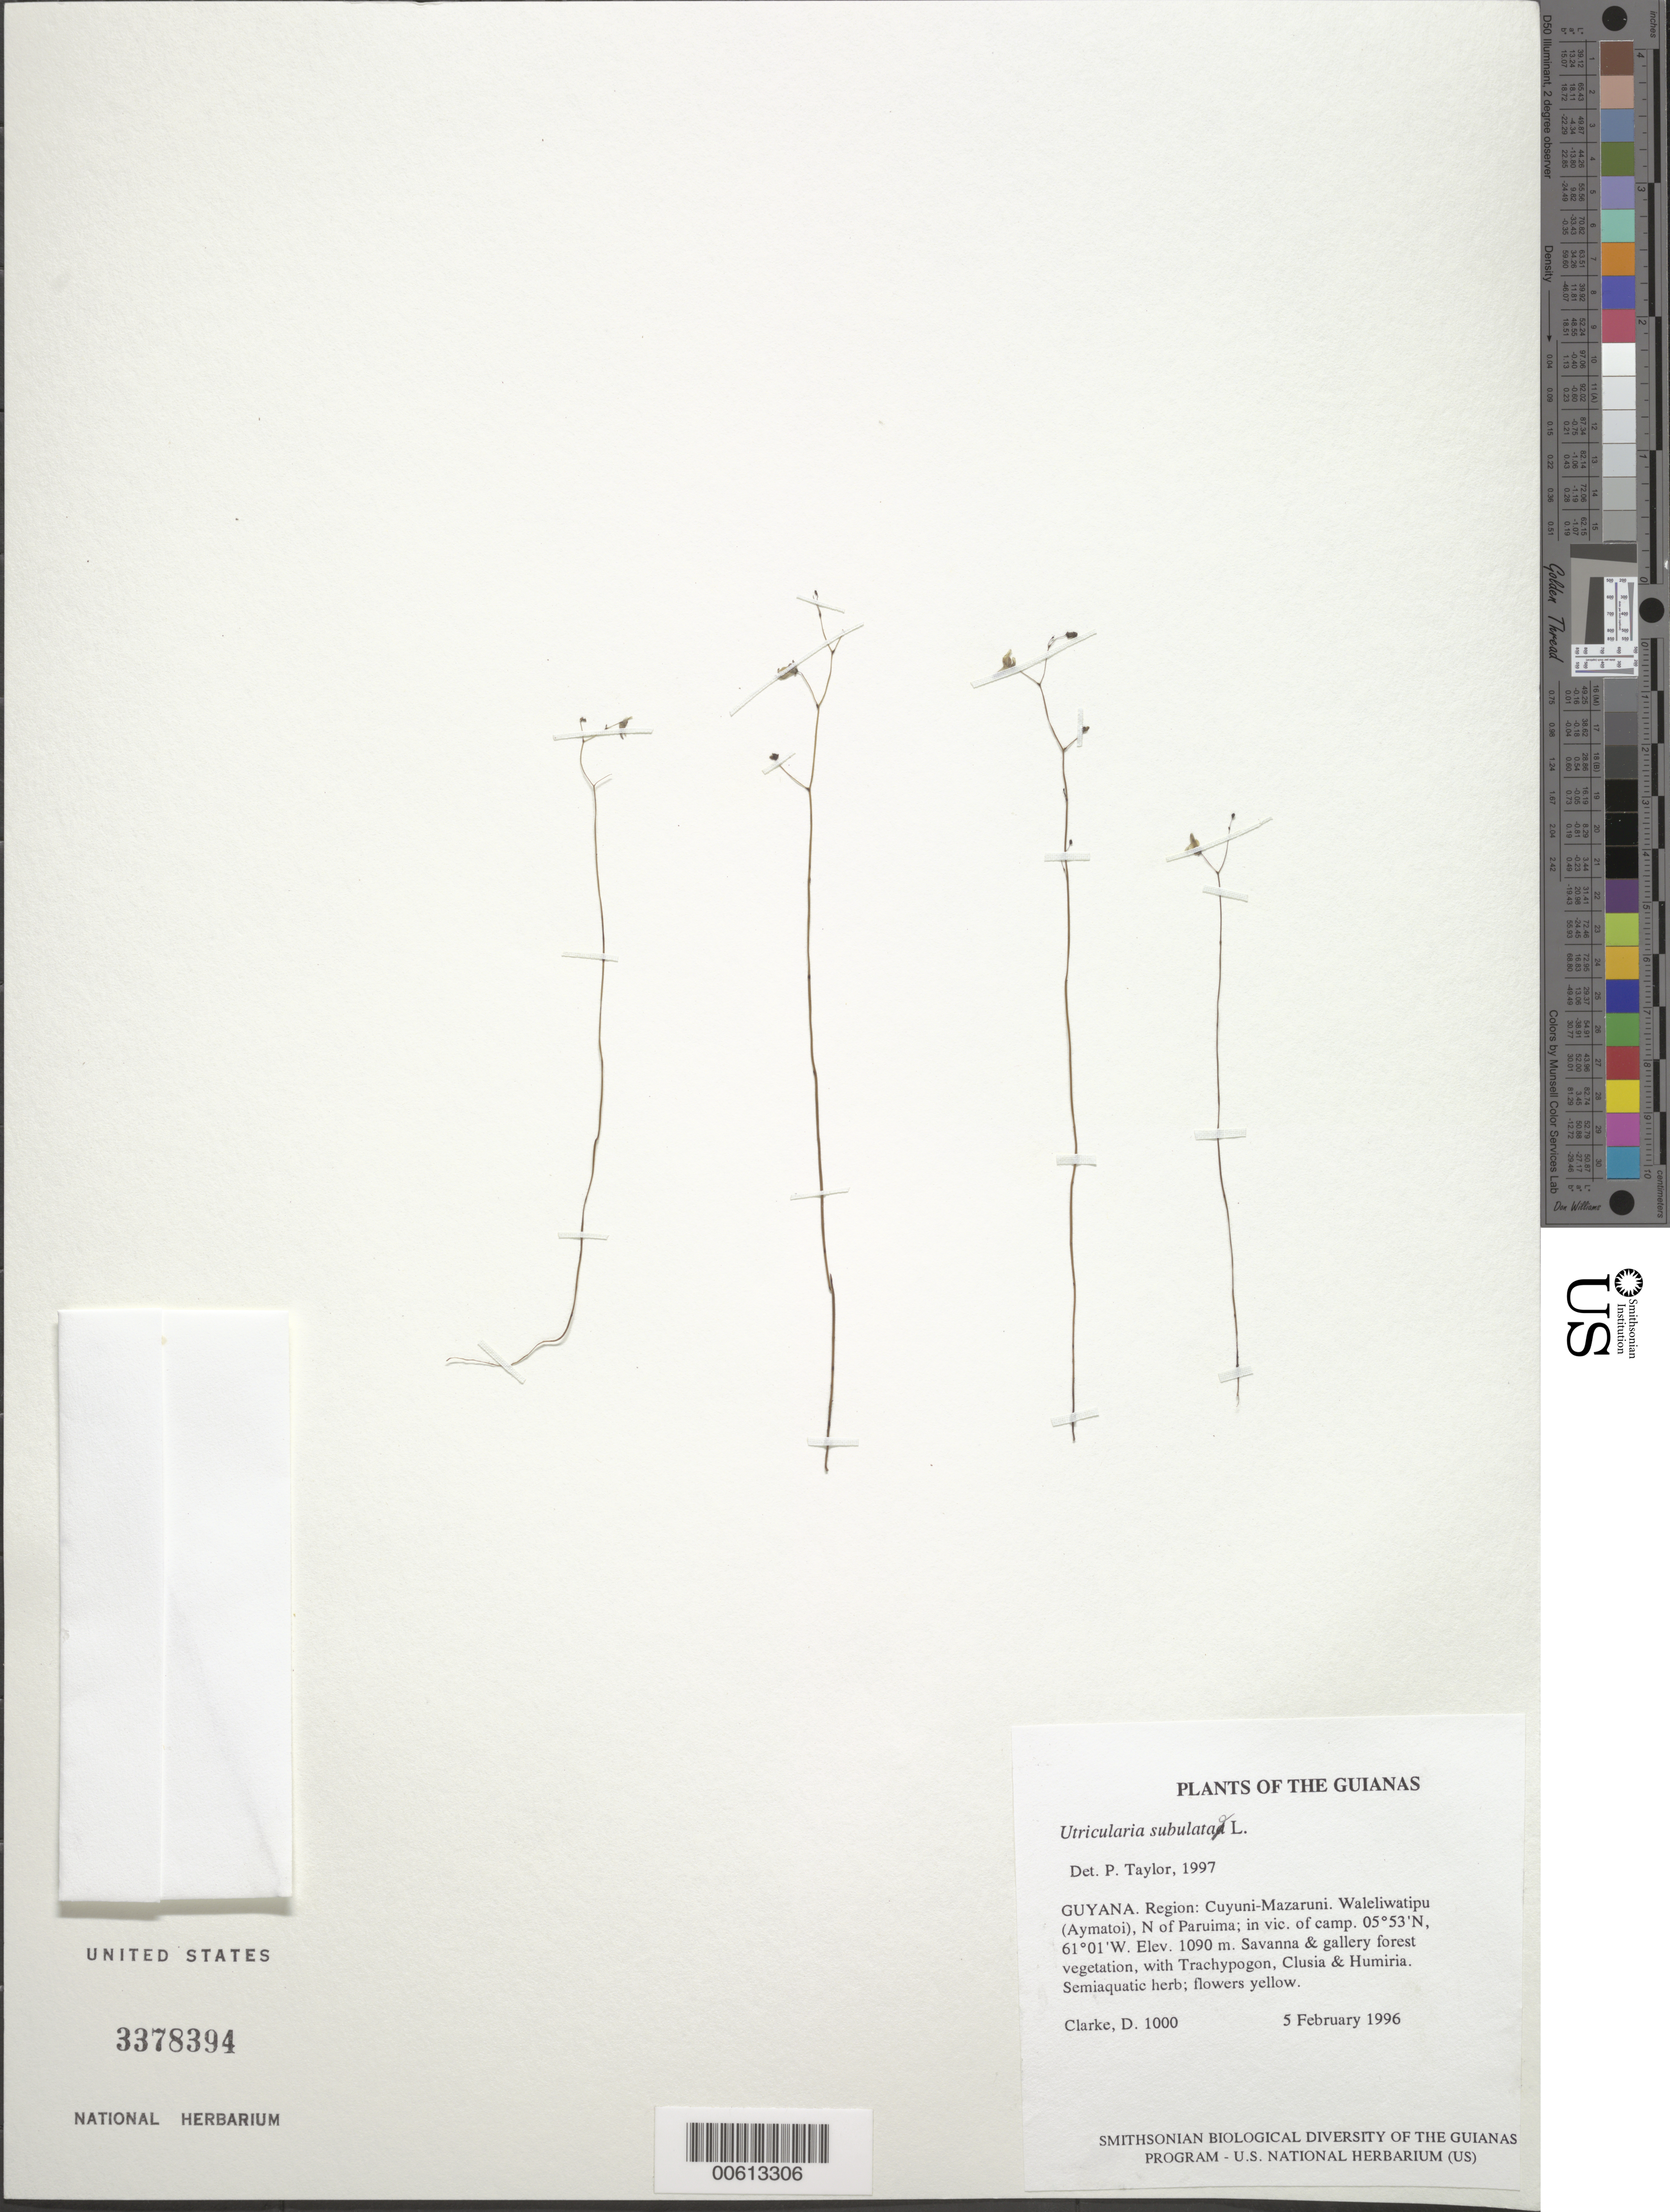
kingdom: Plantae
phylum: Tracheophyta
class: Magnoliopsida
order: Lamiales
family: Lentibulariaceae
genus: Utricularia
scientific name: Utricularia subulata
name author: L.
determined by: Taylor, P.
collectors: H. D. Clarke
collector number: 1000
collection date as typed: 5 February 1996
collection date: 1996-02-05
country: Guyana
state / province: Cuyuni-Mazaruni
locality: Waleliwatipu (Aymatoi), N of Paruima; in vic. of camp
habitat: Savanna & gallery forest vegetation, with Trachypogon, Clusia & Humiria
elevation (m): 1090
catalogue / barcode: US 3378394